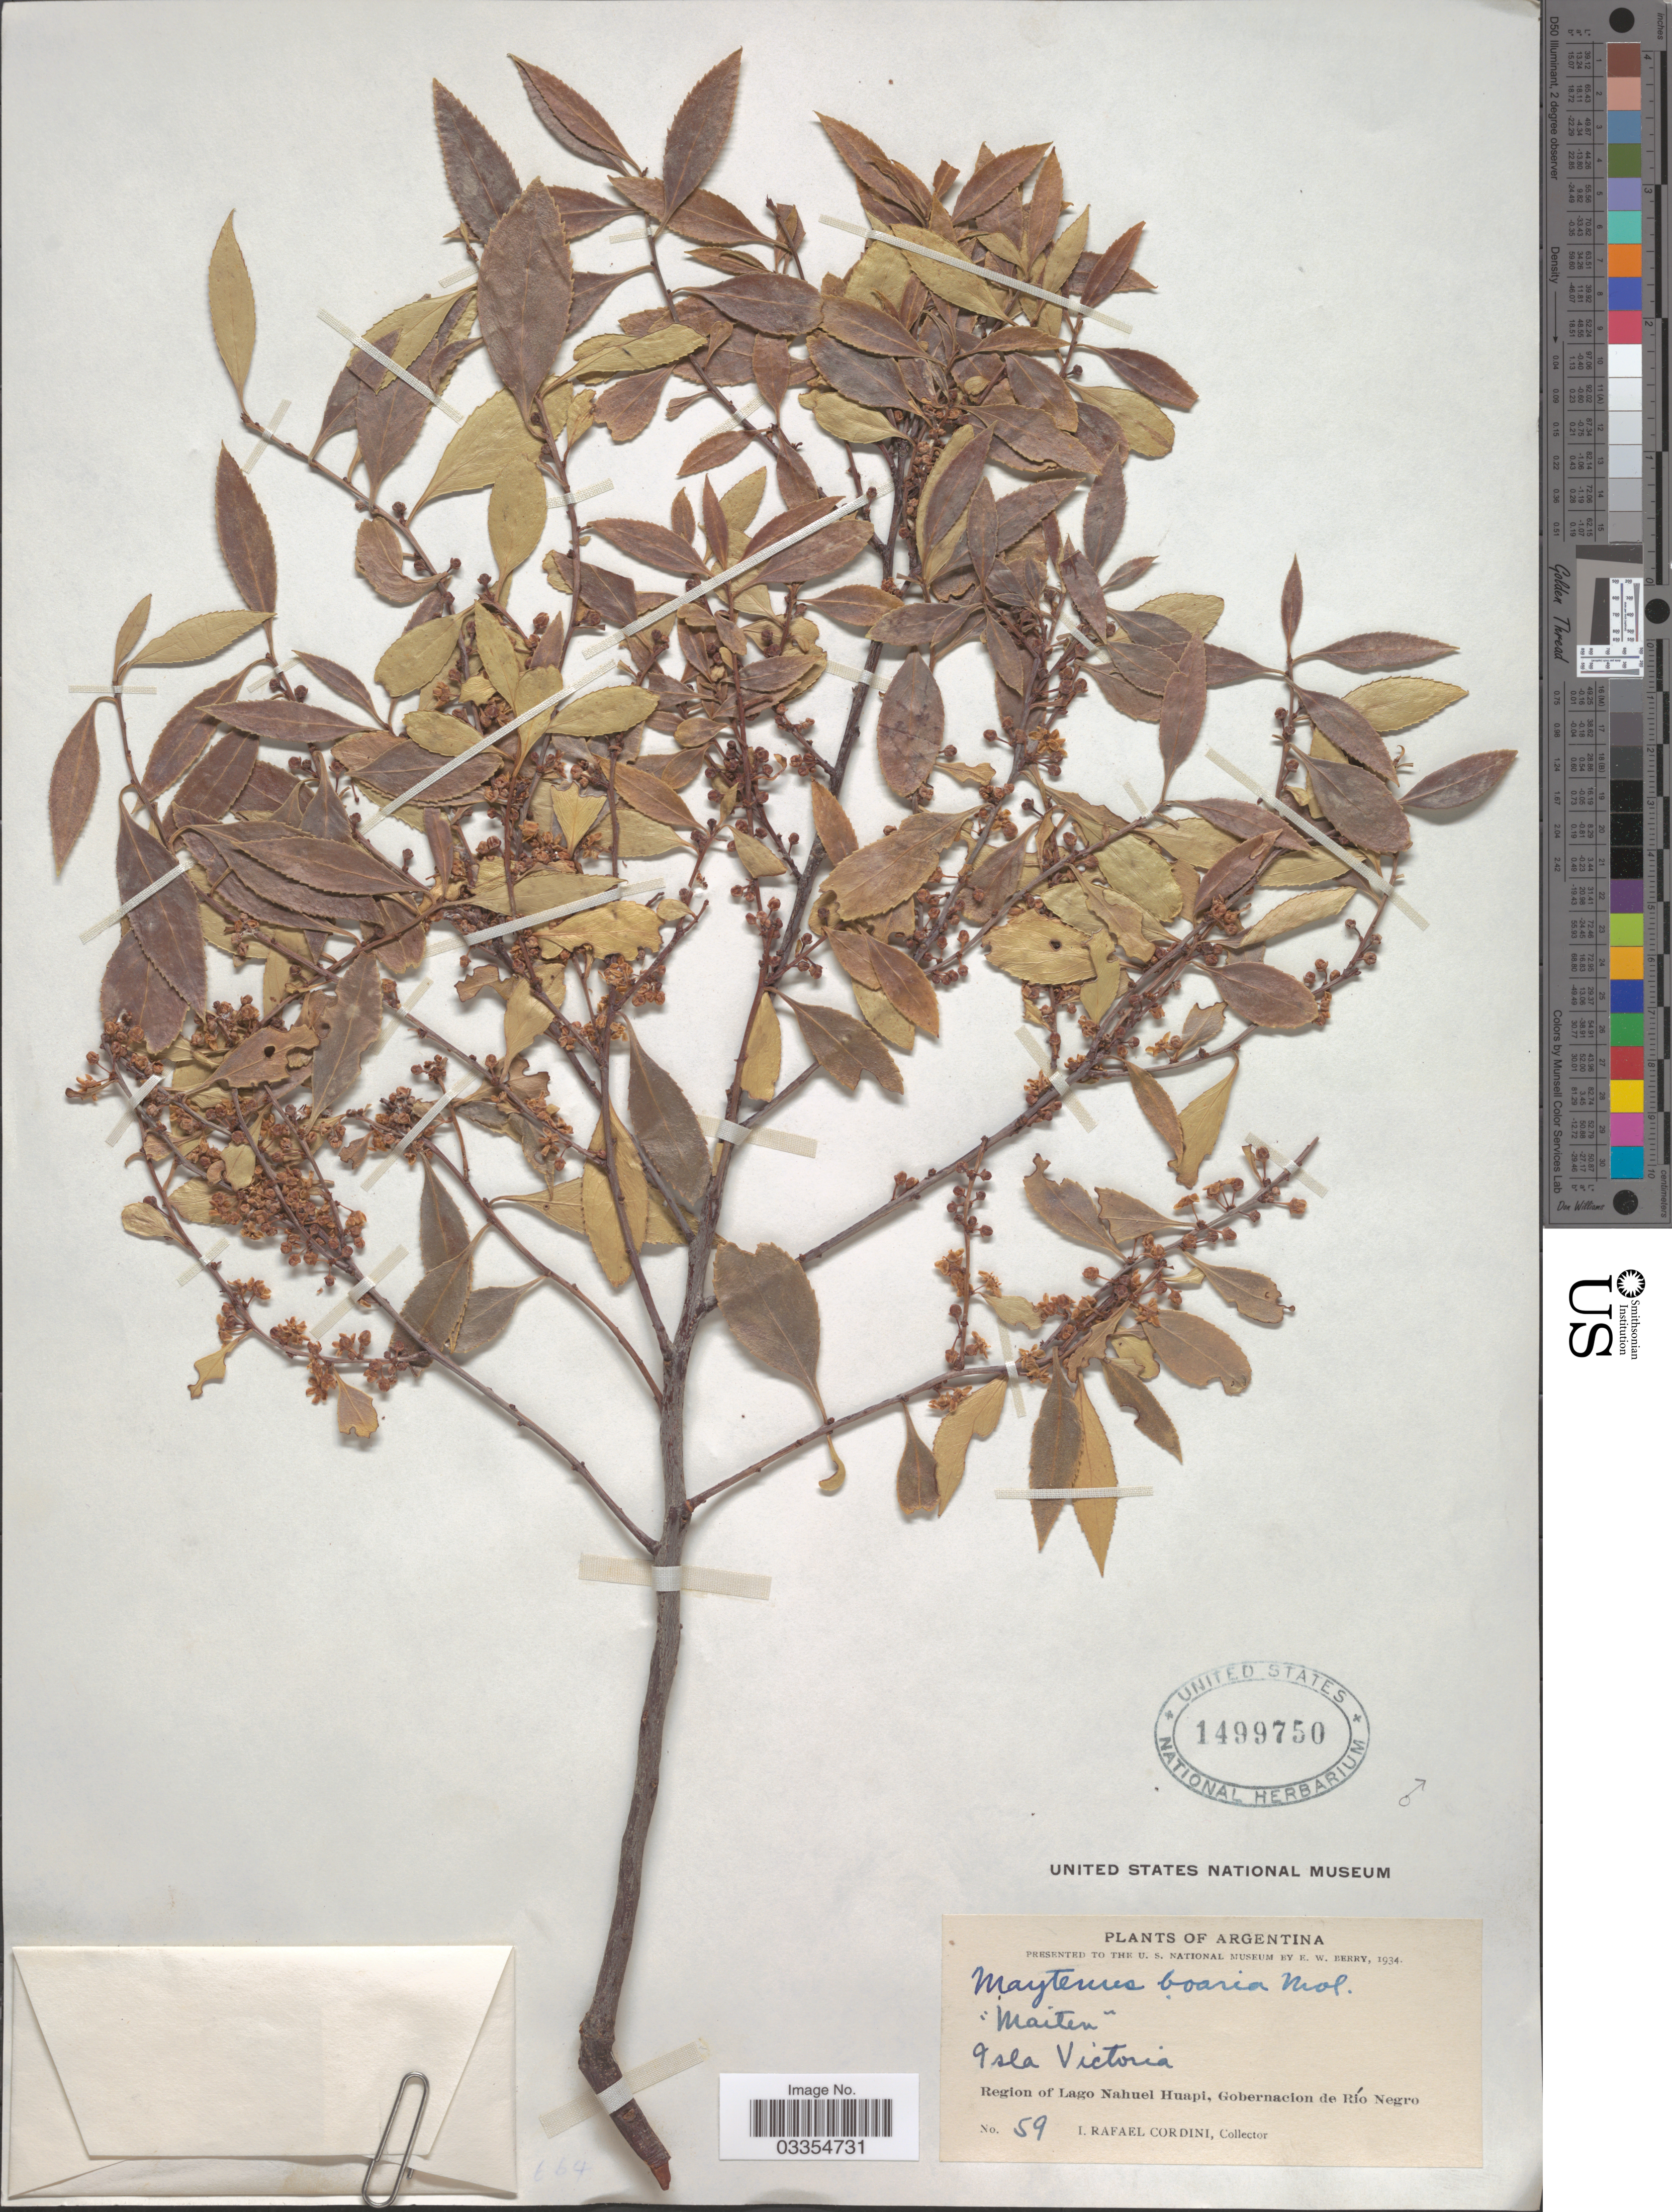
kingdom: Plantae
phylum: Tracheophyta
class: Magnoliopsida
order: Celastrales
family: Celastraceae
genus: Maytenus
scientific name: Maytenus boaria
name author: Molina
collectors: I. Cordini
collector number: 59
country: Argentina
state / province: Rio Negro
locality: Isla Victoria. Region of Lago Nahuel Huapi, Gobernacion de Río Negro.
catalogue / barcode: US 1499750